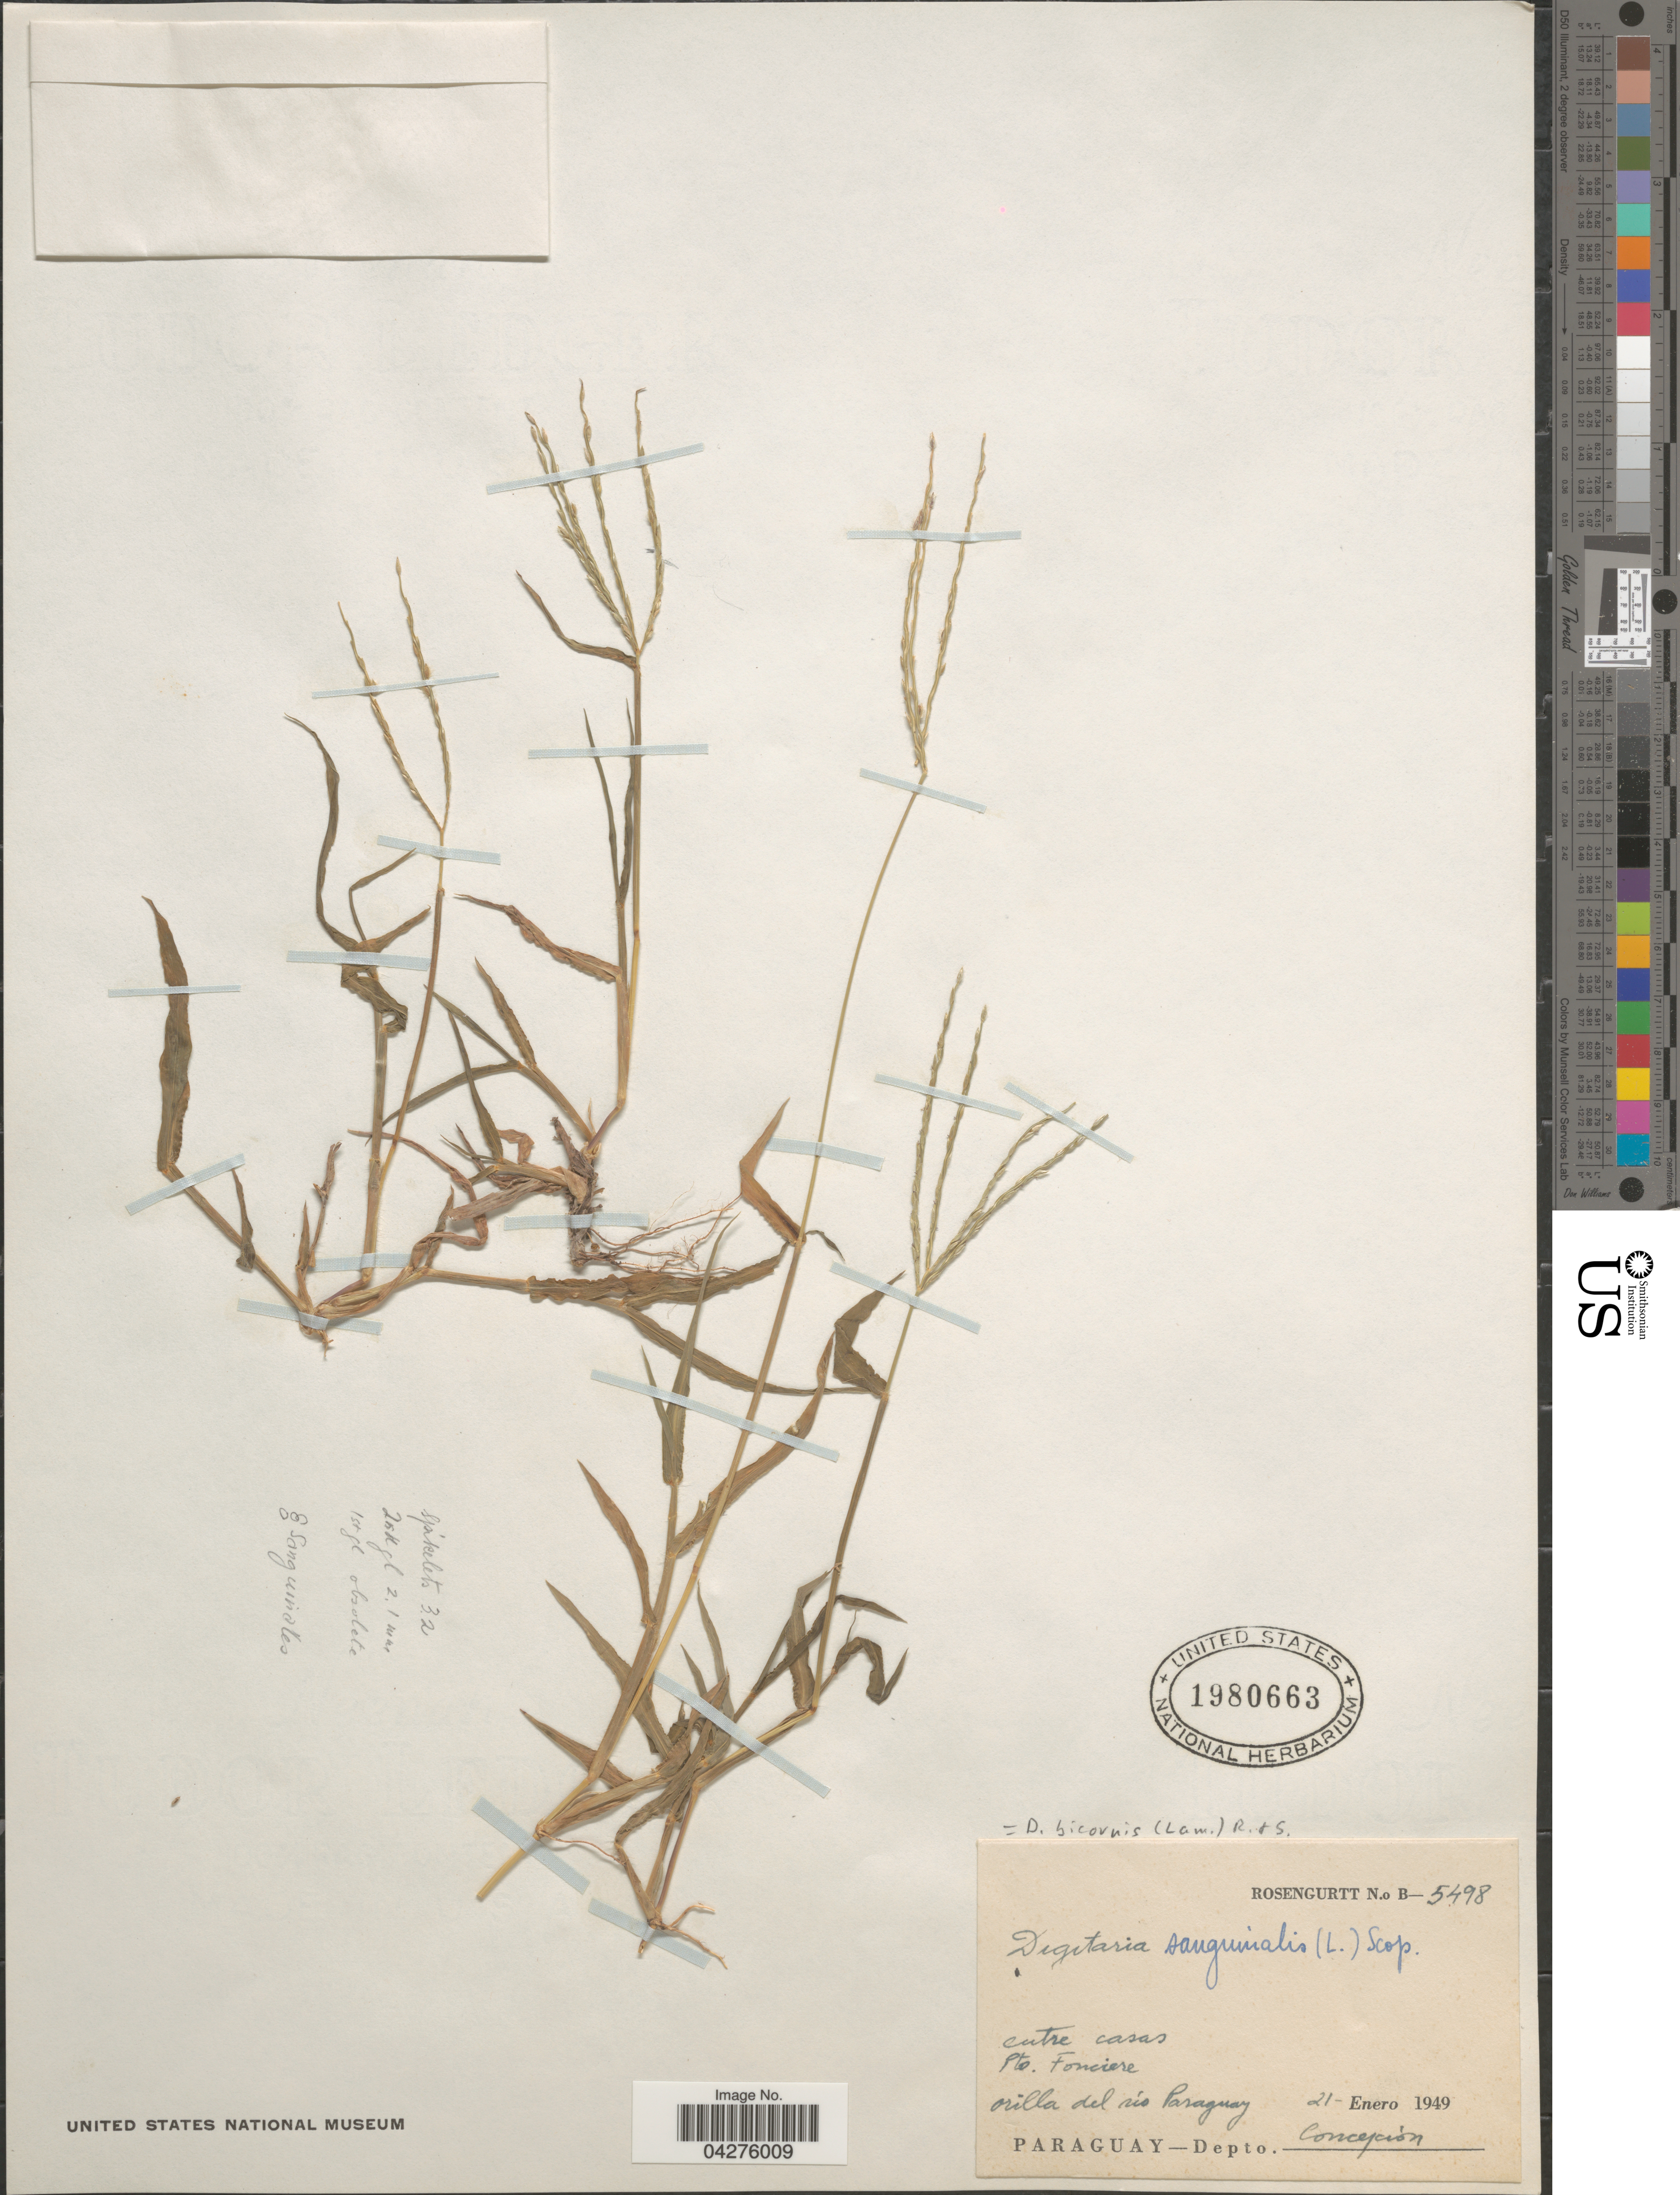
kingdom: Plantae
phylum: Tracheophyta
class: Liliopsida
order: Poales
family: Poaceae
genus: Digitaria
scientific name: Digitaria bicornis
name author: (Lam.) Roem. & Schult.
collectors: Rosengurtt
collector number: B-5498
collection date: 1949-01-21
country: Paraguay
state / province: Concepcion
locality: Entre casas Pto. Fonciere. Orilla del rio Paraguay. Depto. Concepcion.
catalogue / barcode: US 1980663